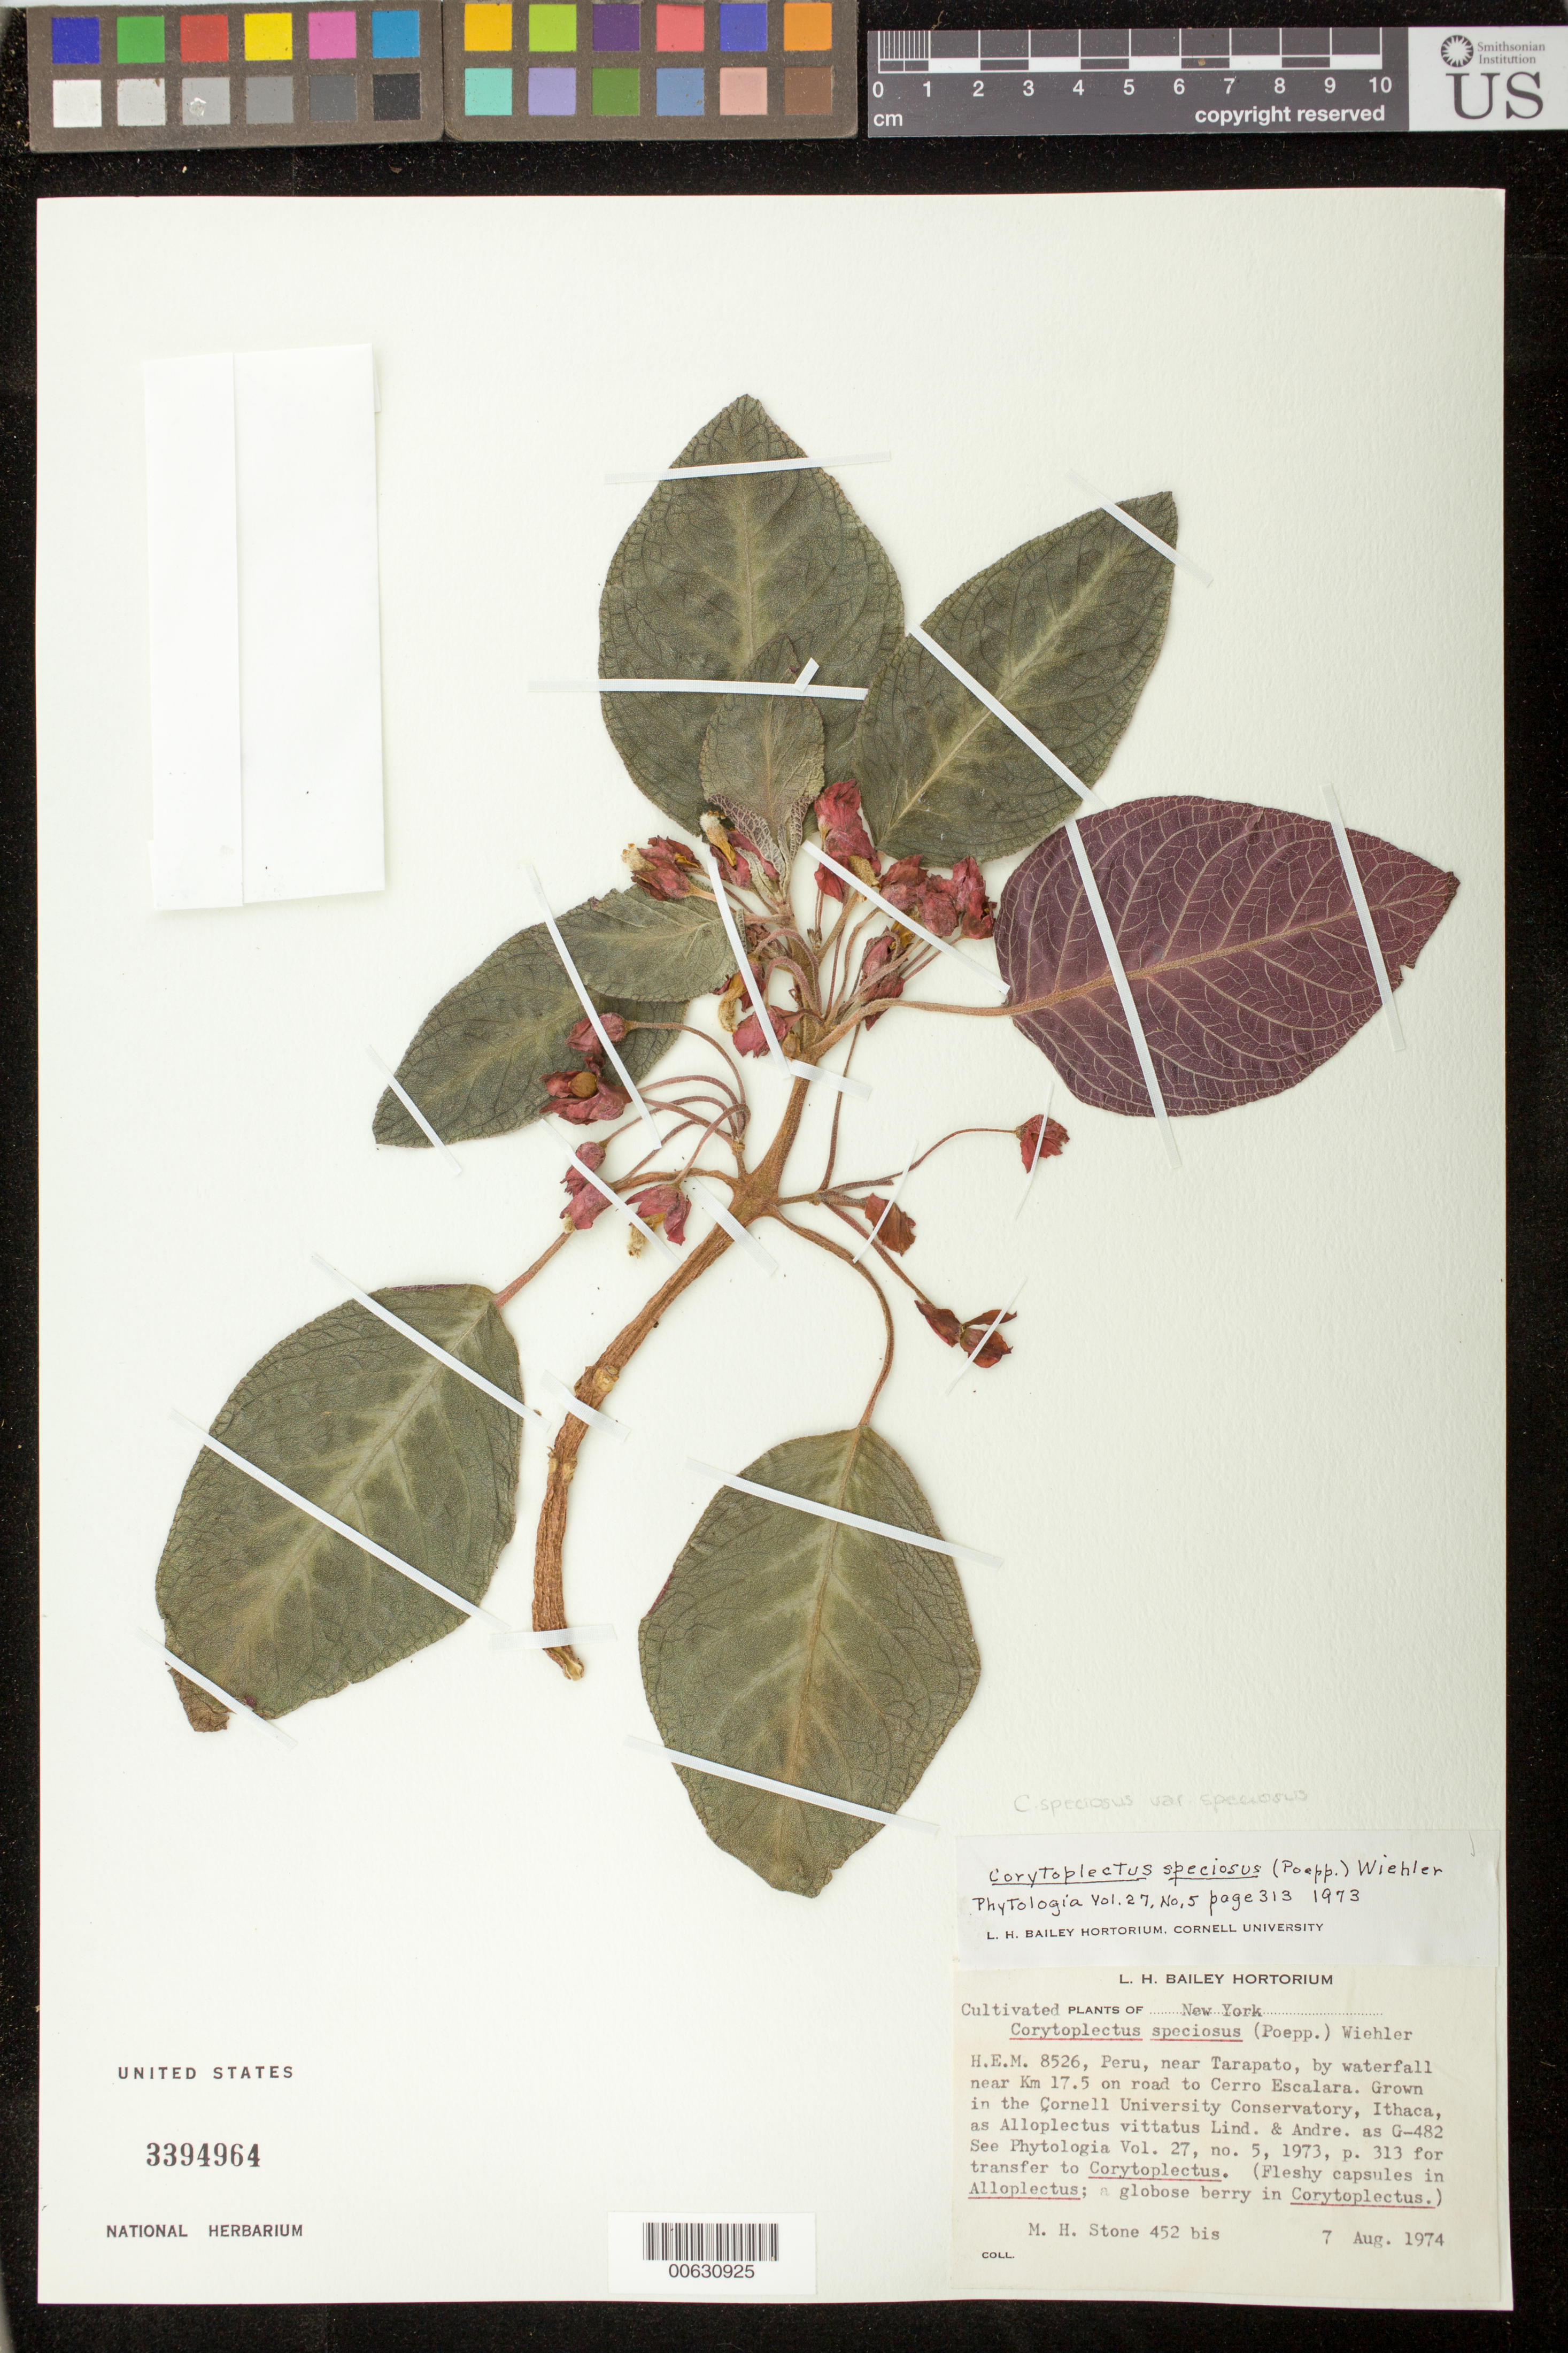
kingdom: Plantae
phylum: Tracheophyta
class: Magnoliopsida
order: Lamiales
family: Gesneriaceae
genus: Corytoplectus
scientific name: Corytoplectus speciosus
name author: (Poepp.) Wiehler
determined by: Skog, Laurence E.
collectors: M. Stone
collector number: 452 bis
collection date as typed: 07 Aug 1974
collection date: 1974-08-07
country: Peru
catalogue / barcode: US 3394964